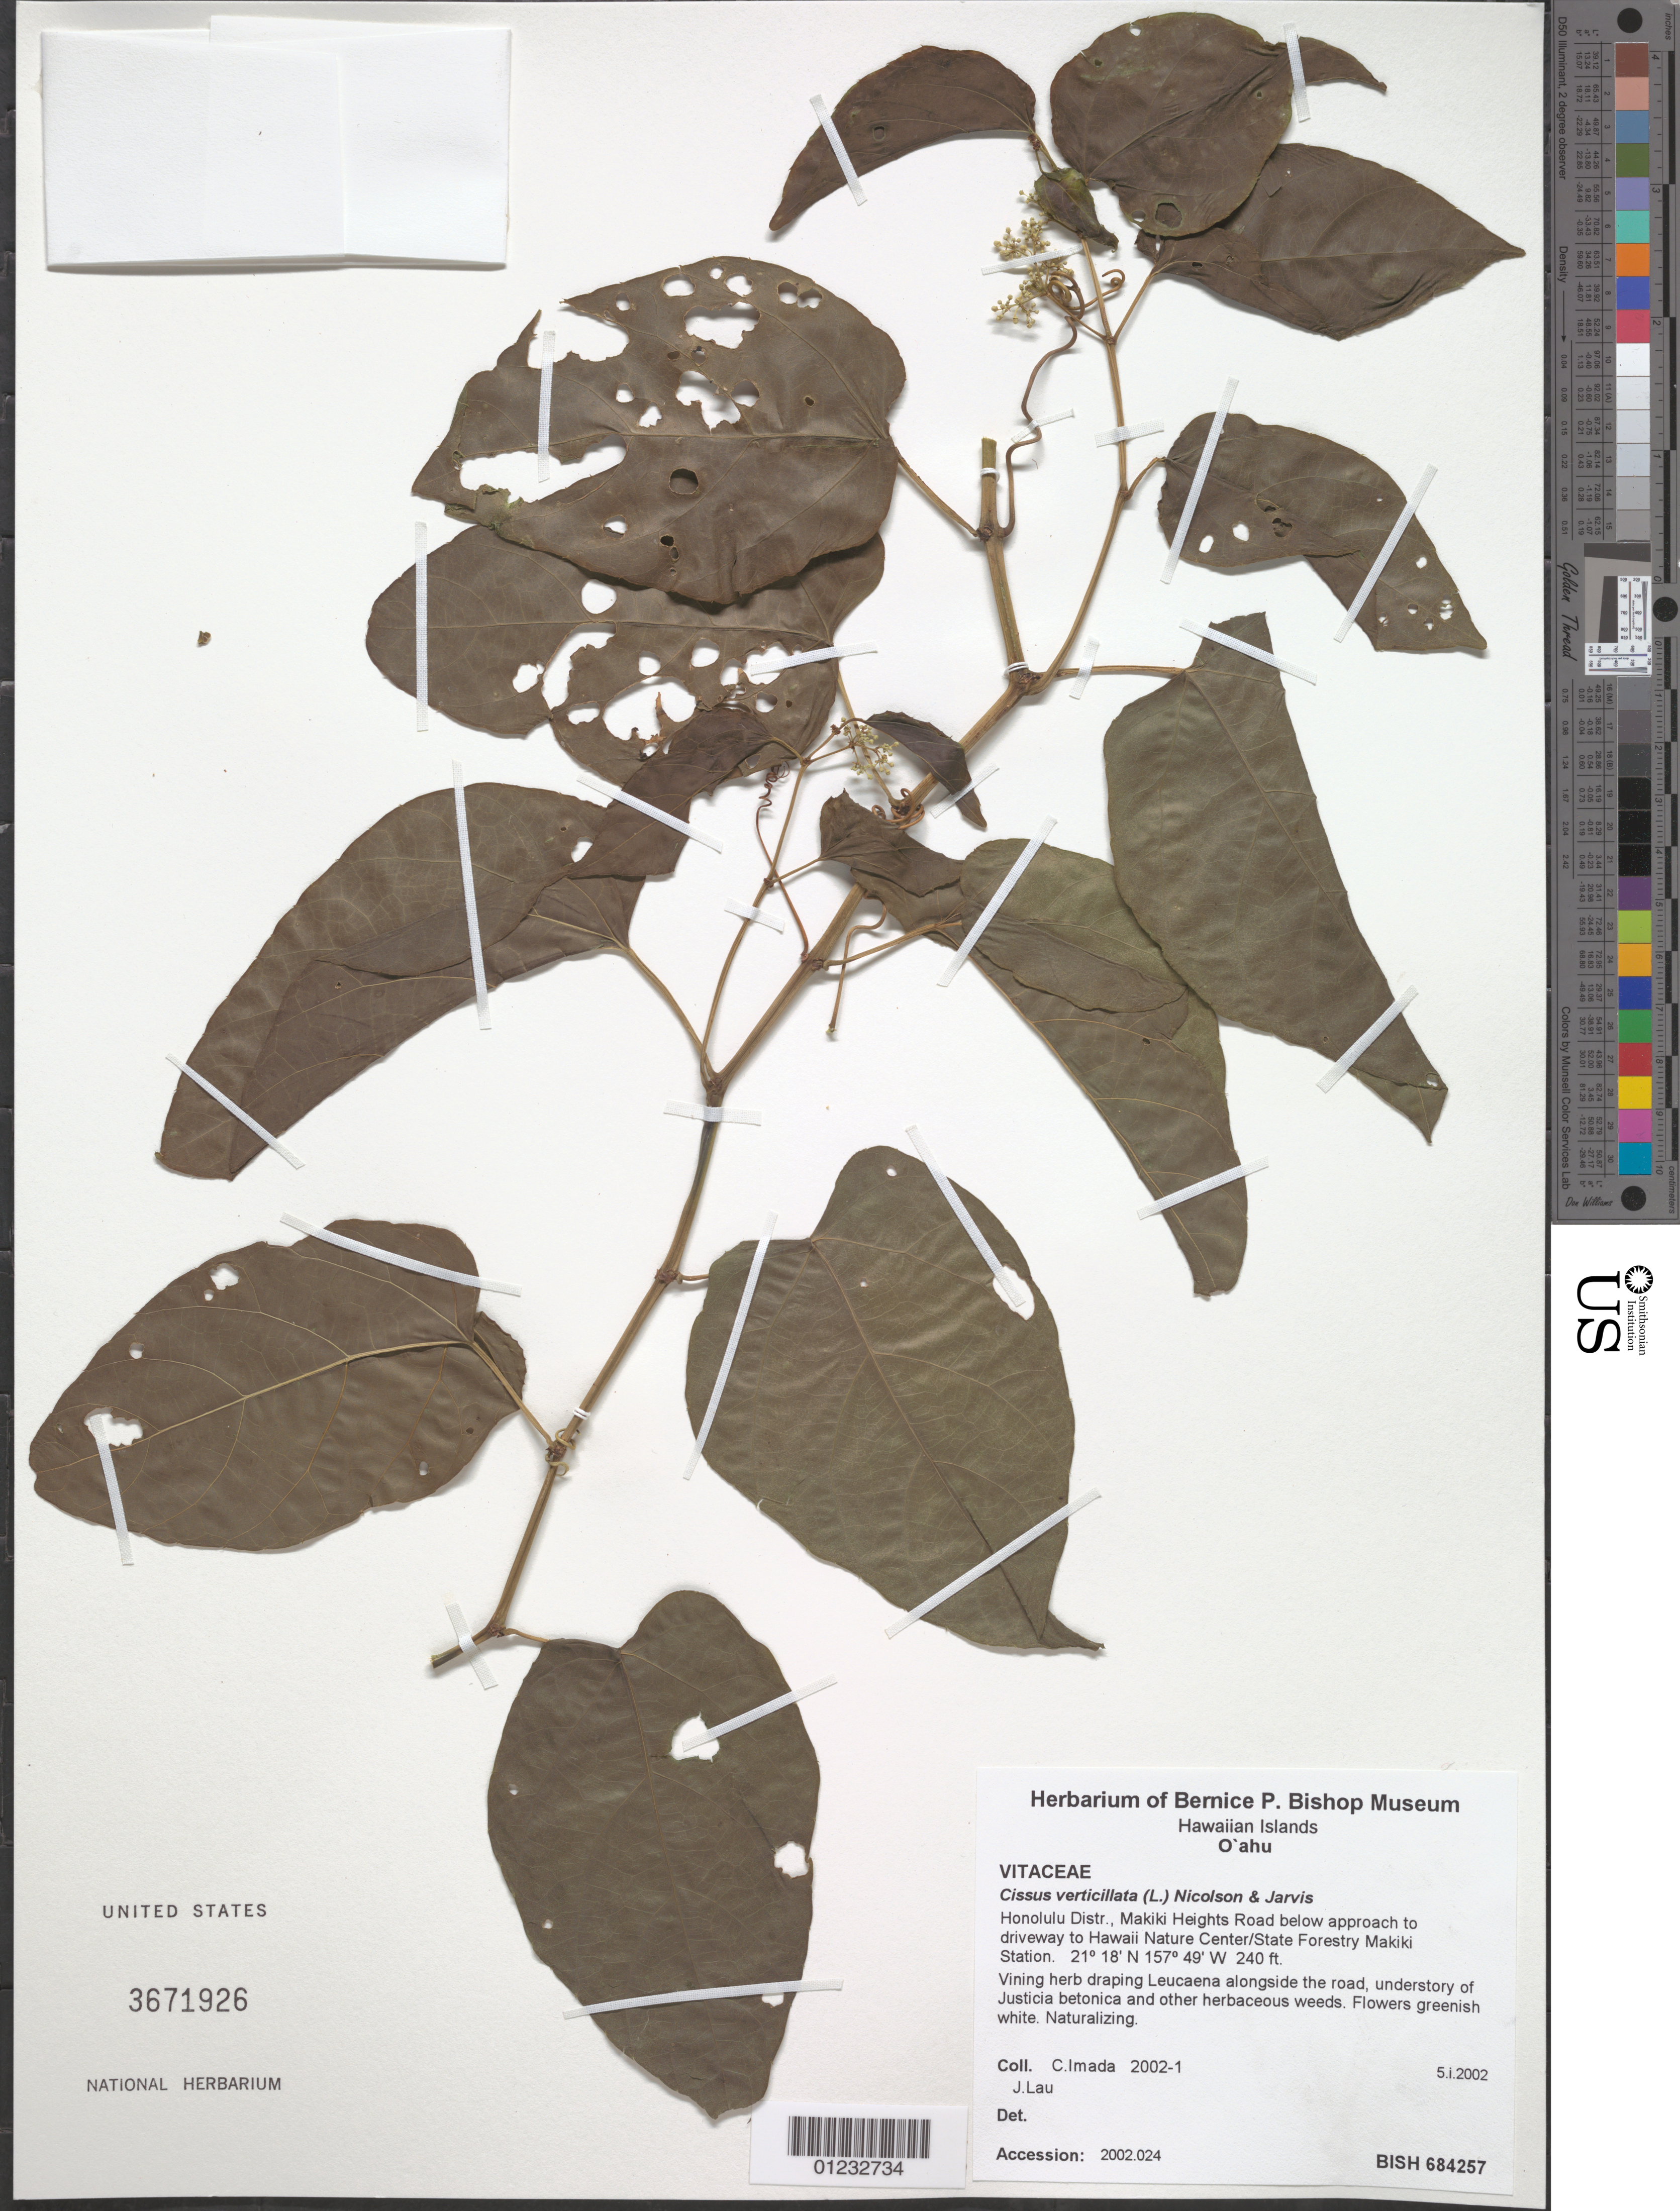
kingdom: Plantae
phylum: Tracheophyta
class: Magnoliopsida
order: Vitales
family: Vitaceae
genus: Cissus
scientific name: Cissus verticillata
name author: (L.) Nicolson & C.E. Jarvis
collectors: C. Imada & J. Lau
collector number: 2002-1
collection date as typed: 5 i 2002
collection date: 2002-01-05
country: United States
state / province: Hawaii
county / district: Honolulu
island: Oahu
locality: Makiki Heights Road below approach to driveway to Hawaii Nature Center/State Forestry Makiki Station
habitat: Roadside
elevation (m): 73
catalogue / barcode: US 3671926